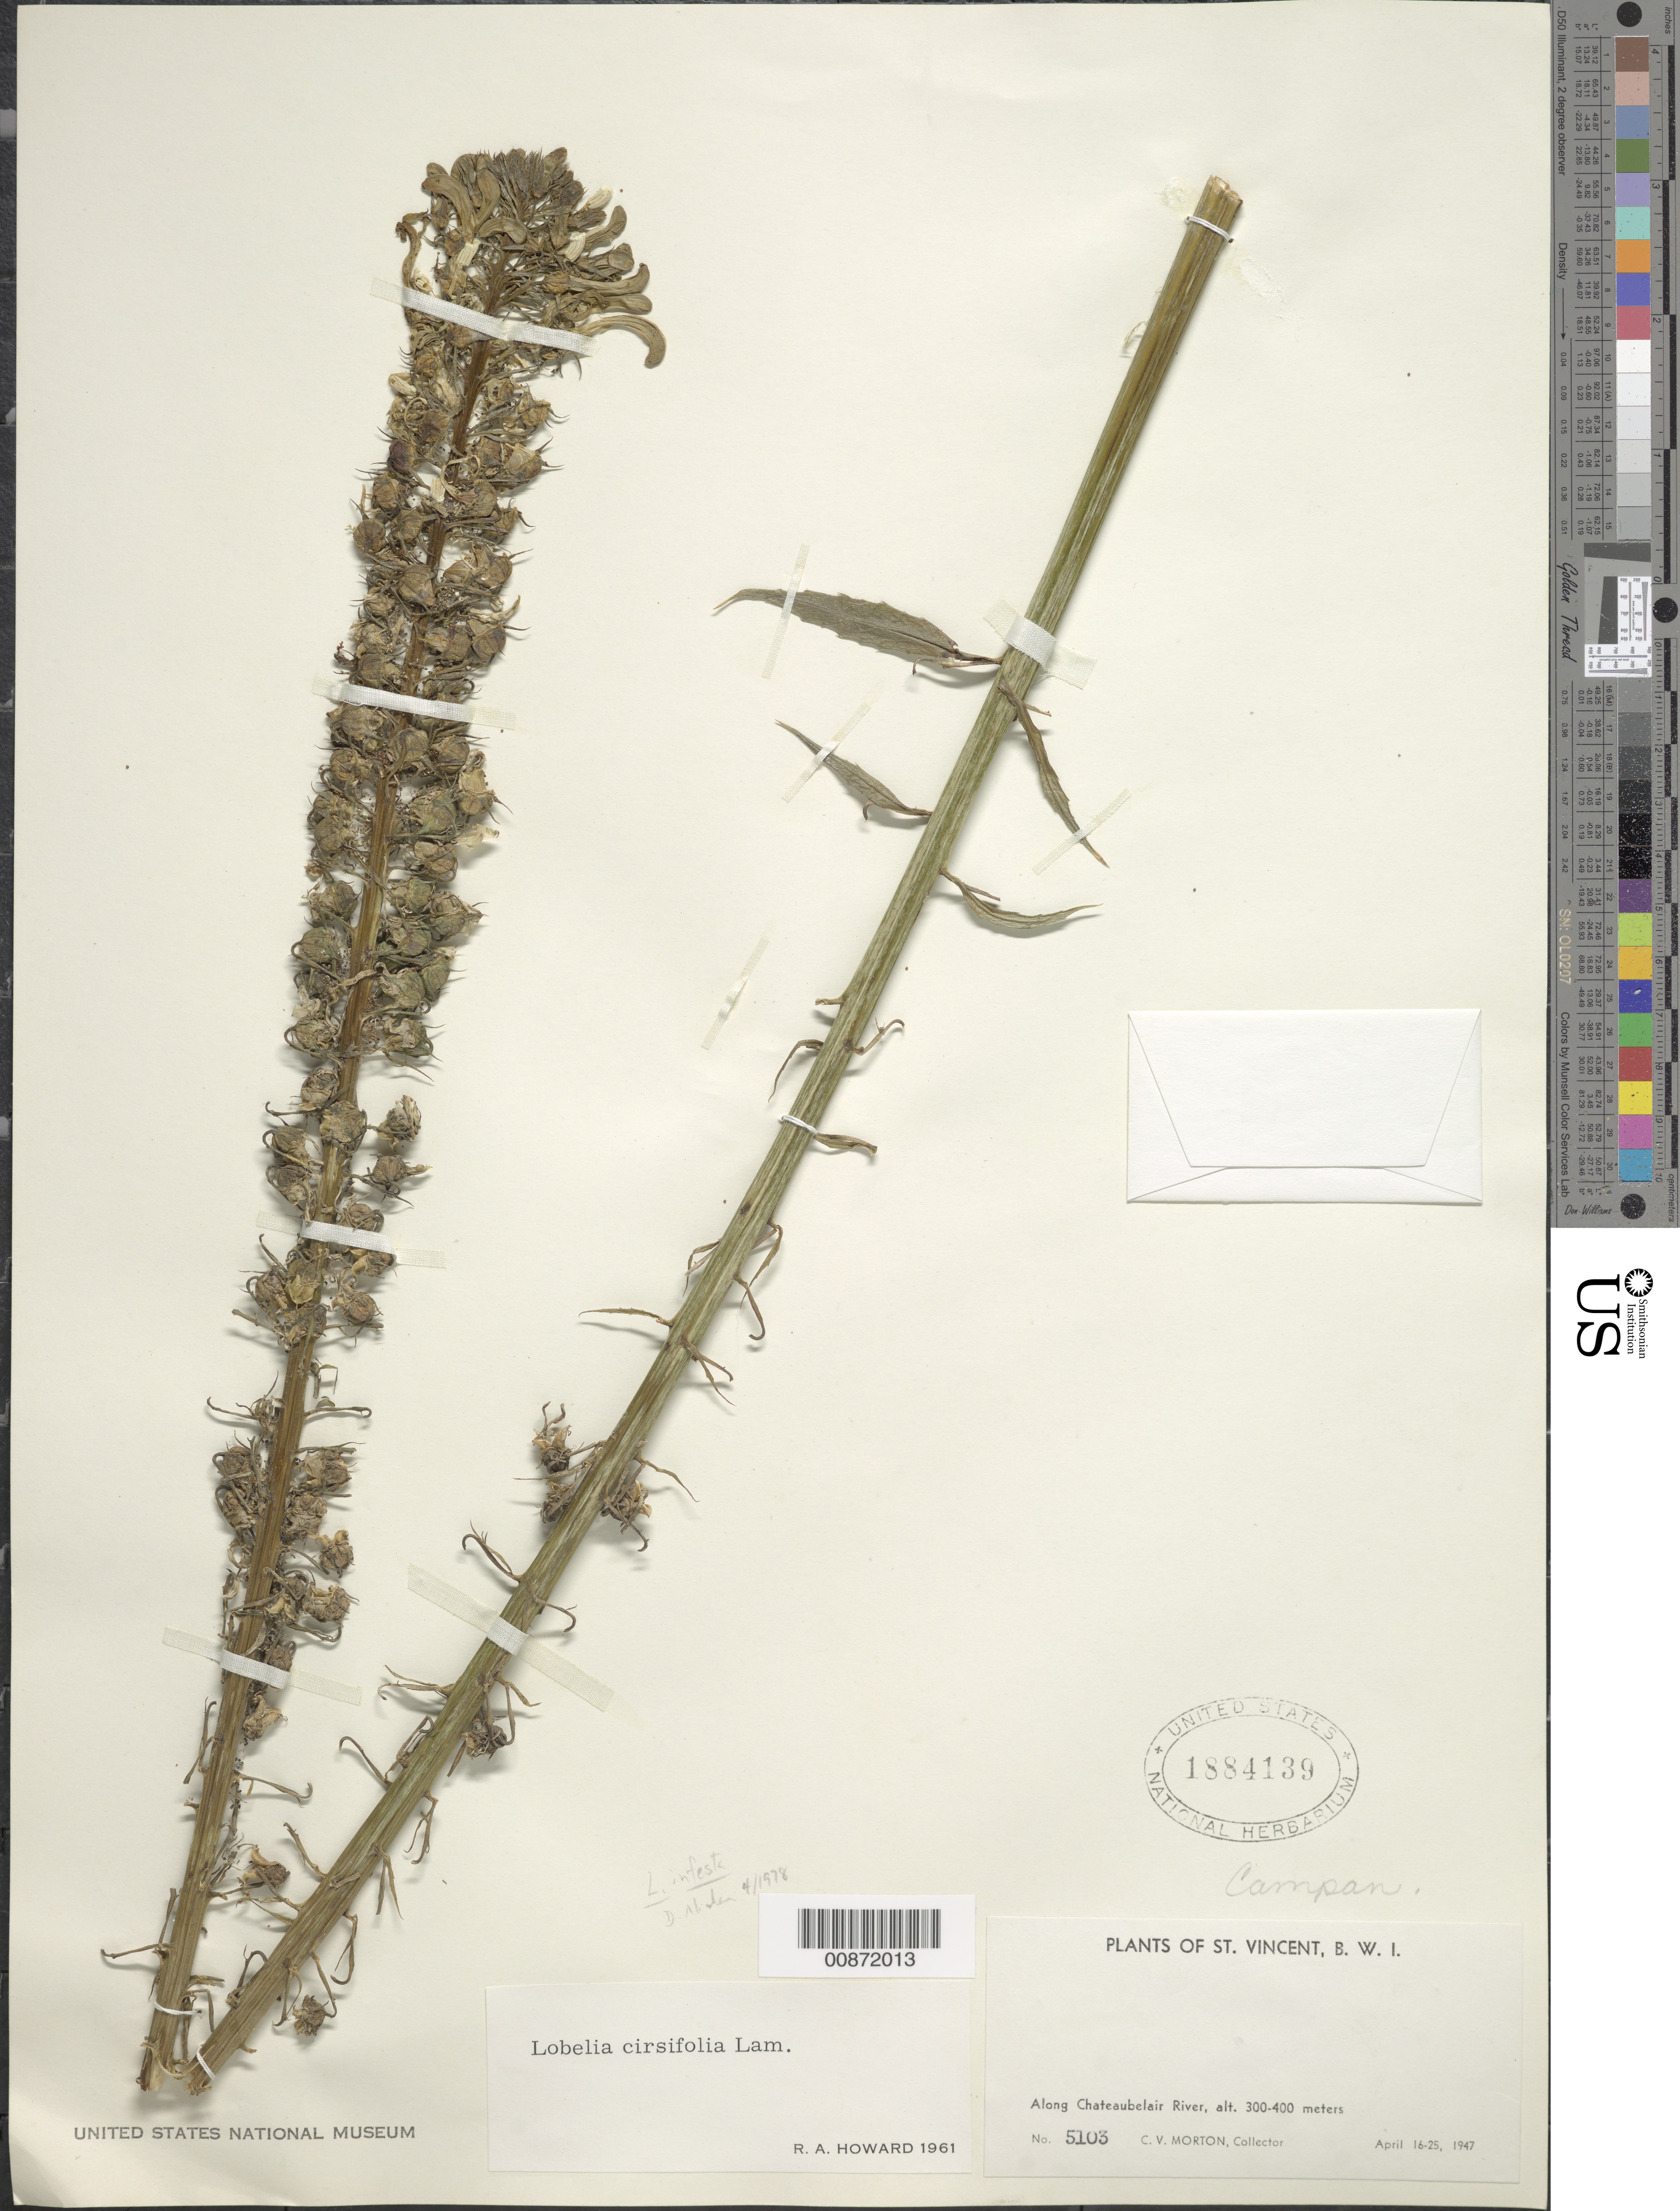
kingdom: Plantae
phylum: Tracheophyta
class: Magnoliopsida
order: Asterales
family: Campanulaceae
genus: Lobelia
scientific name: Lobelia cirsiifolia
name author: Lam.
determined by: Nicolson, Dan H.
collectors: C. V. Morton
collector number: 5103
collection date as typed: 16 Apr 1947 to 25 Apr 1947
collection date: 1947-04-16/1947-04-25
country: St. Vincent - Grenadines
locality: Along Chateaubelair River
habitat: Along river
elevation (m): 300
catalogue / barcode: US 1884139